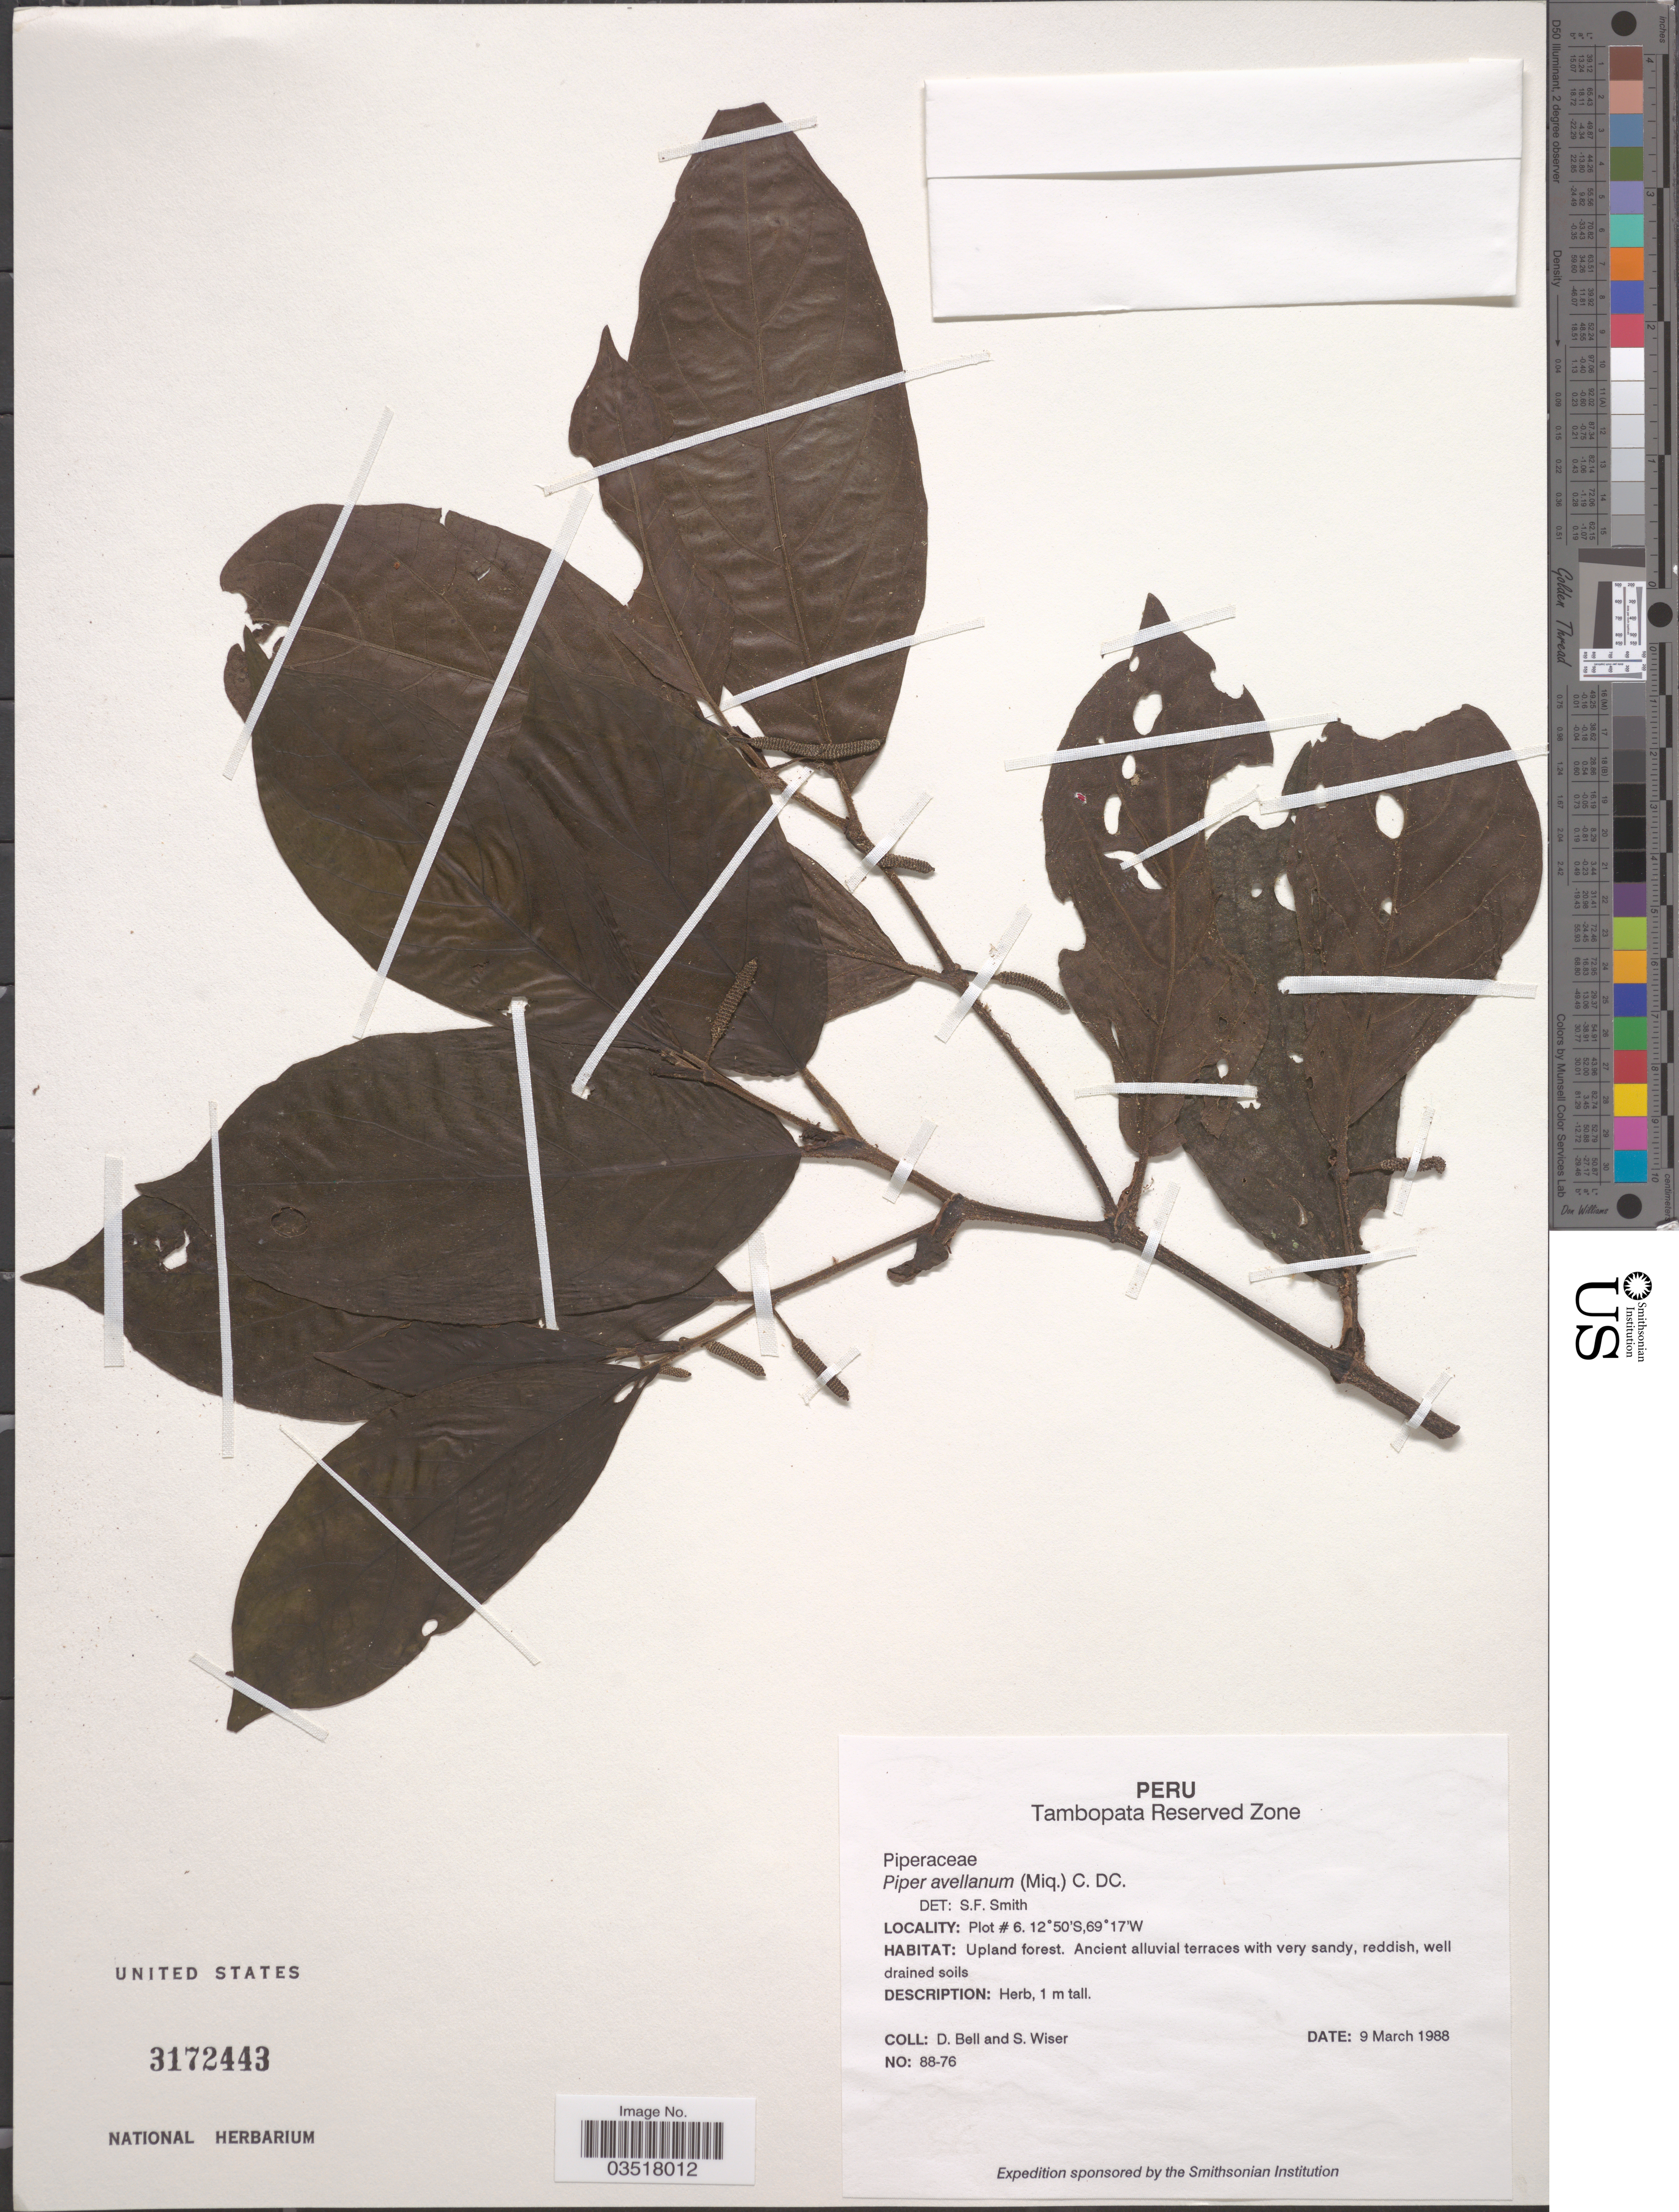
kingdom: Plantae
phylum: Tracheophyta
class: Magnoliopsida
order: Piperales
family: Piperaceae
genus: Piper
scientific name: Piper avellanum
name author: (Miq.) C. DC.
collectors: D. A. Bell & S. Wiser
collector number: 88-76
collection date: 1988-03-09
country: Peru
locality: Tambopata Reserved Zone. Plot # 6.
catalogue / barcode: US 3172443